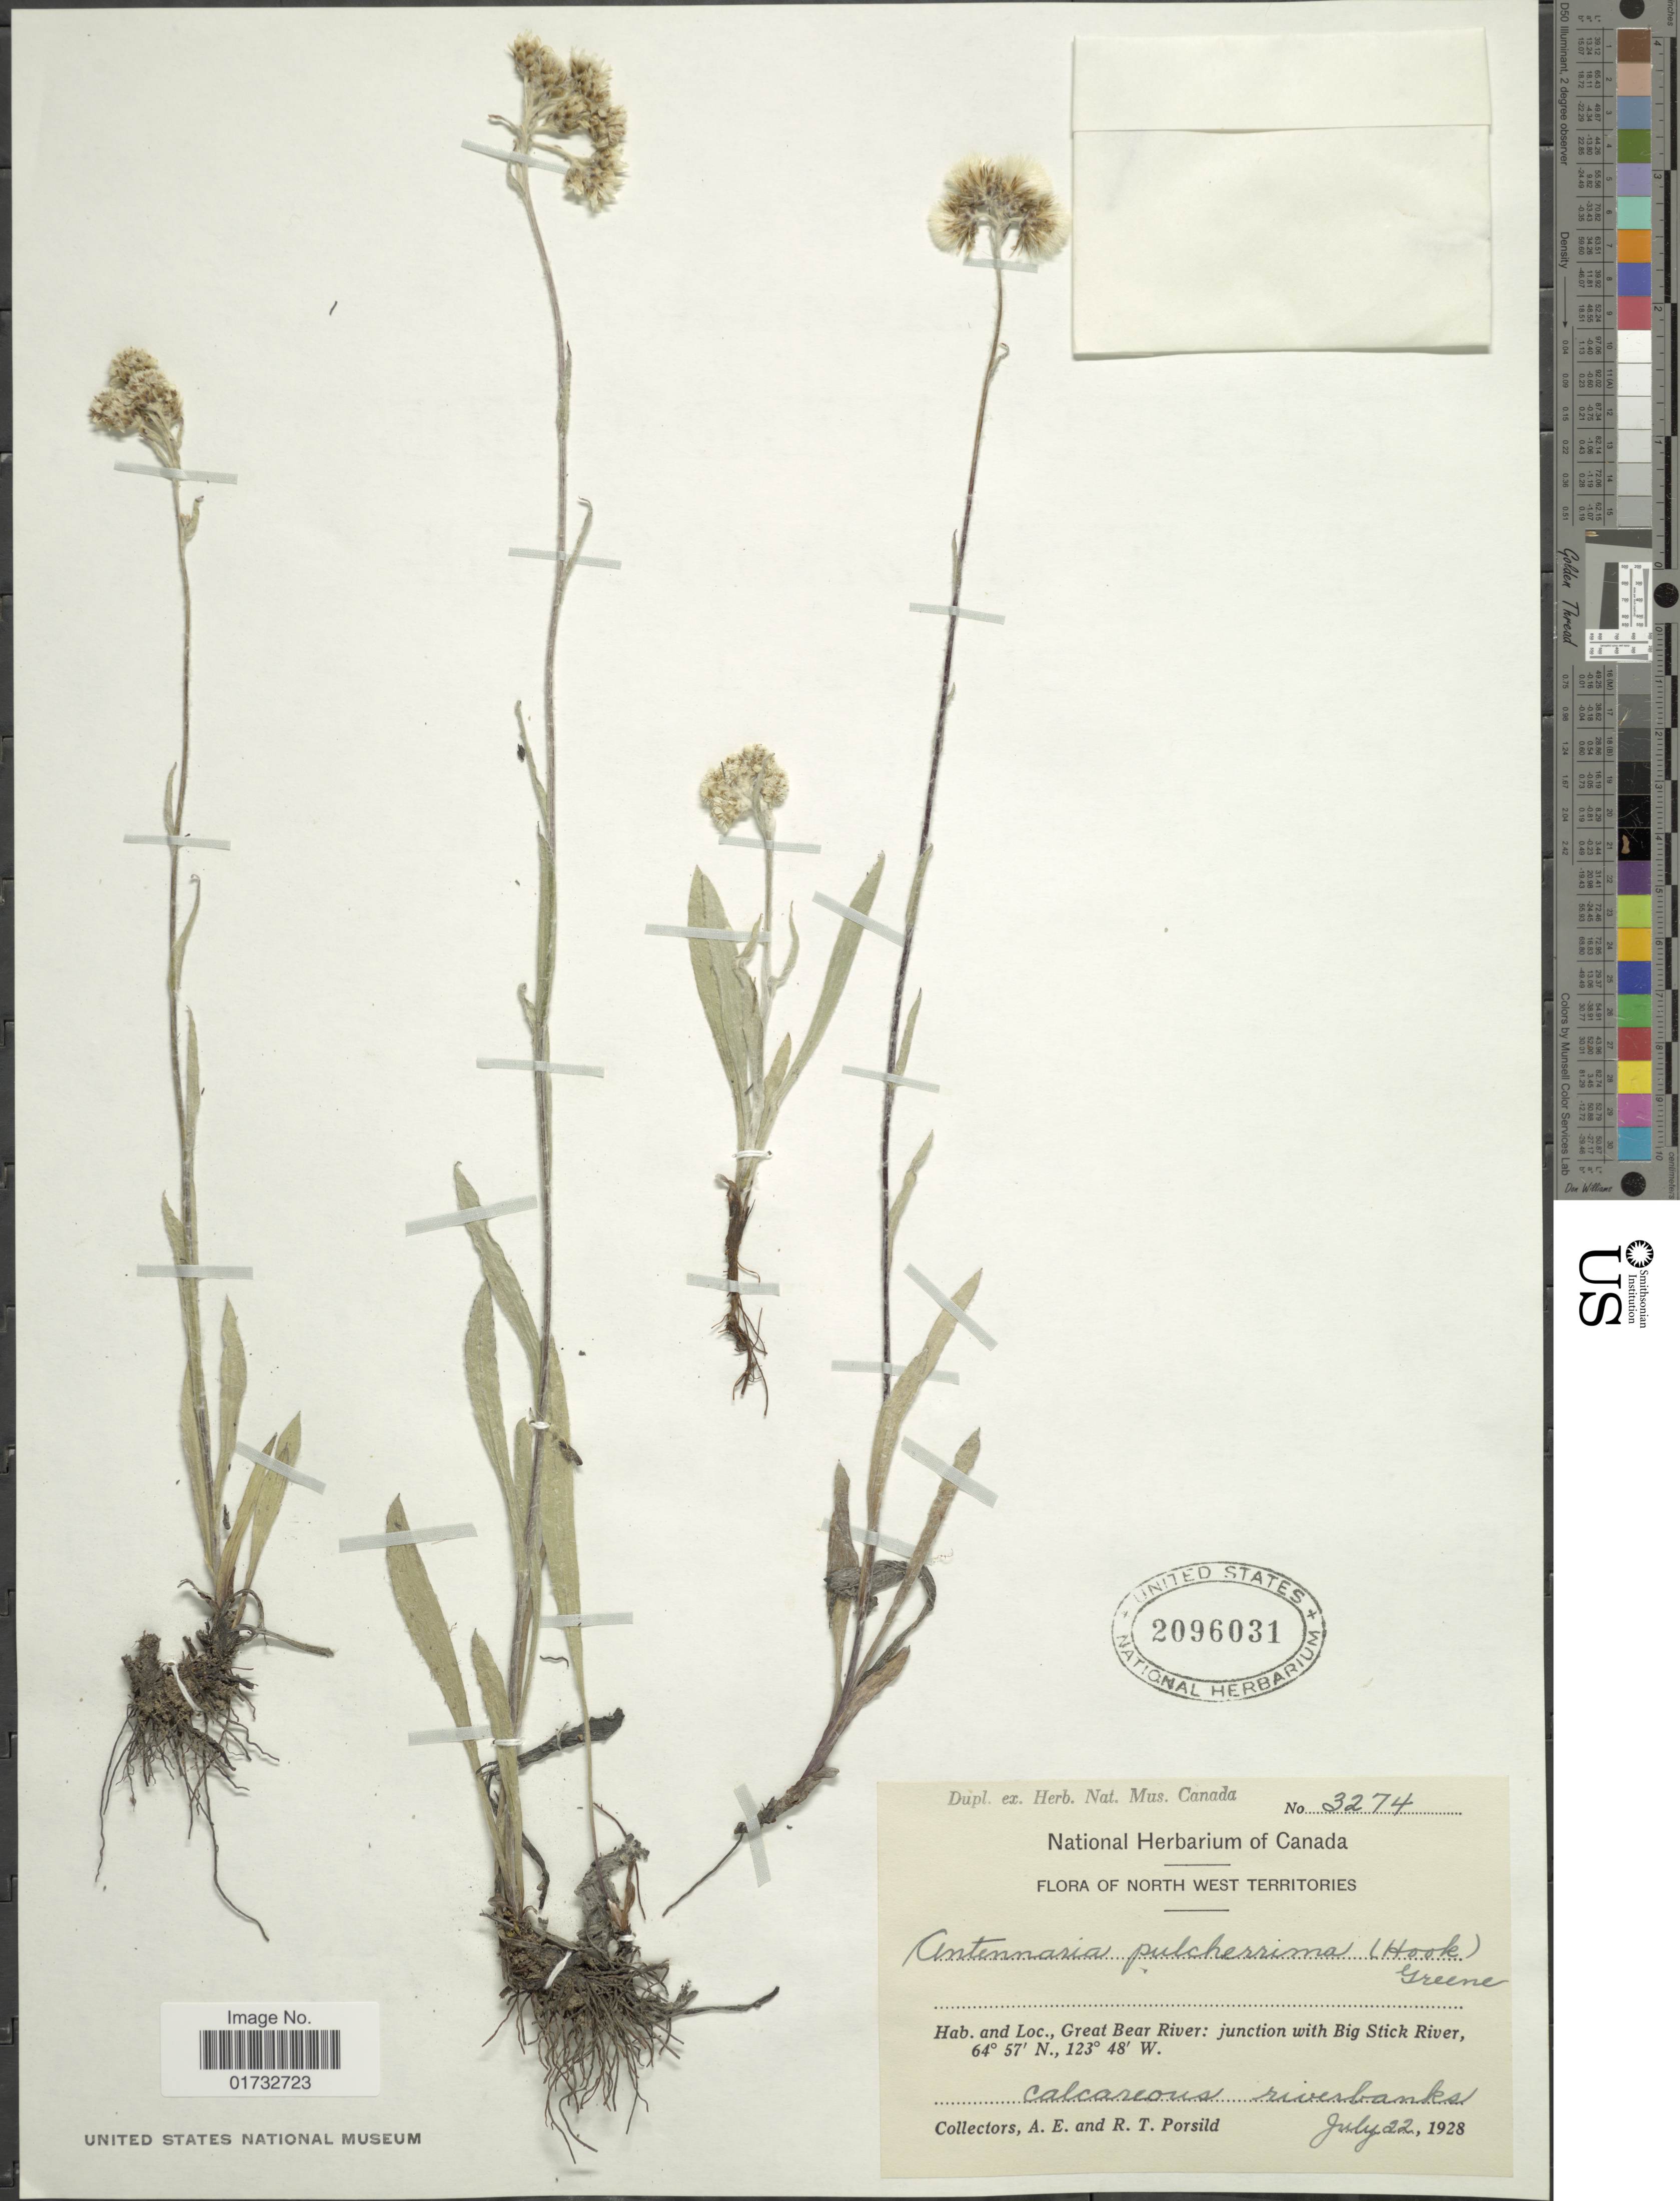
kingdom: Plantae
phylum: Tracheophyta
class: Magnoliopsida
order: Asterales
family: Asteraceae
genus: Antennaria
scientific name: Antennaria pulcherrima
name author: (Hook.) Greene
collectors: A. E. Porsild & R. T. Porsild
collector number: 3274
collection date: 1928-07-22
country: Canada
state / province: Northwest Territories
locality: Great Bear River: junction with Big Stick River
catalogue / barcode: US 2096031